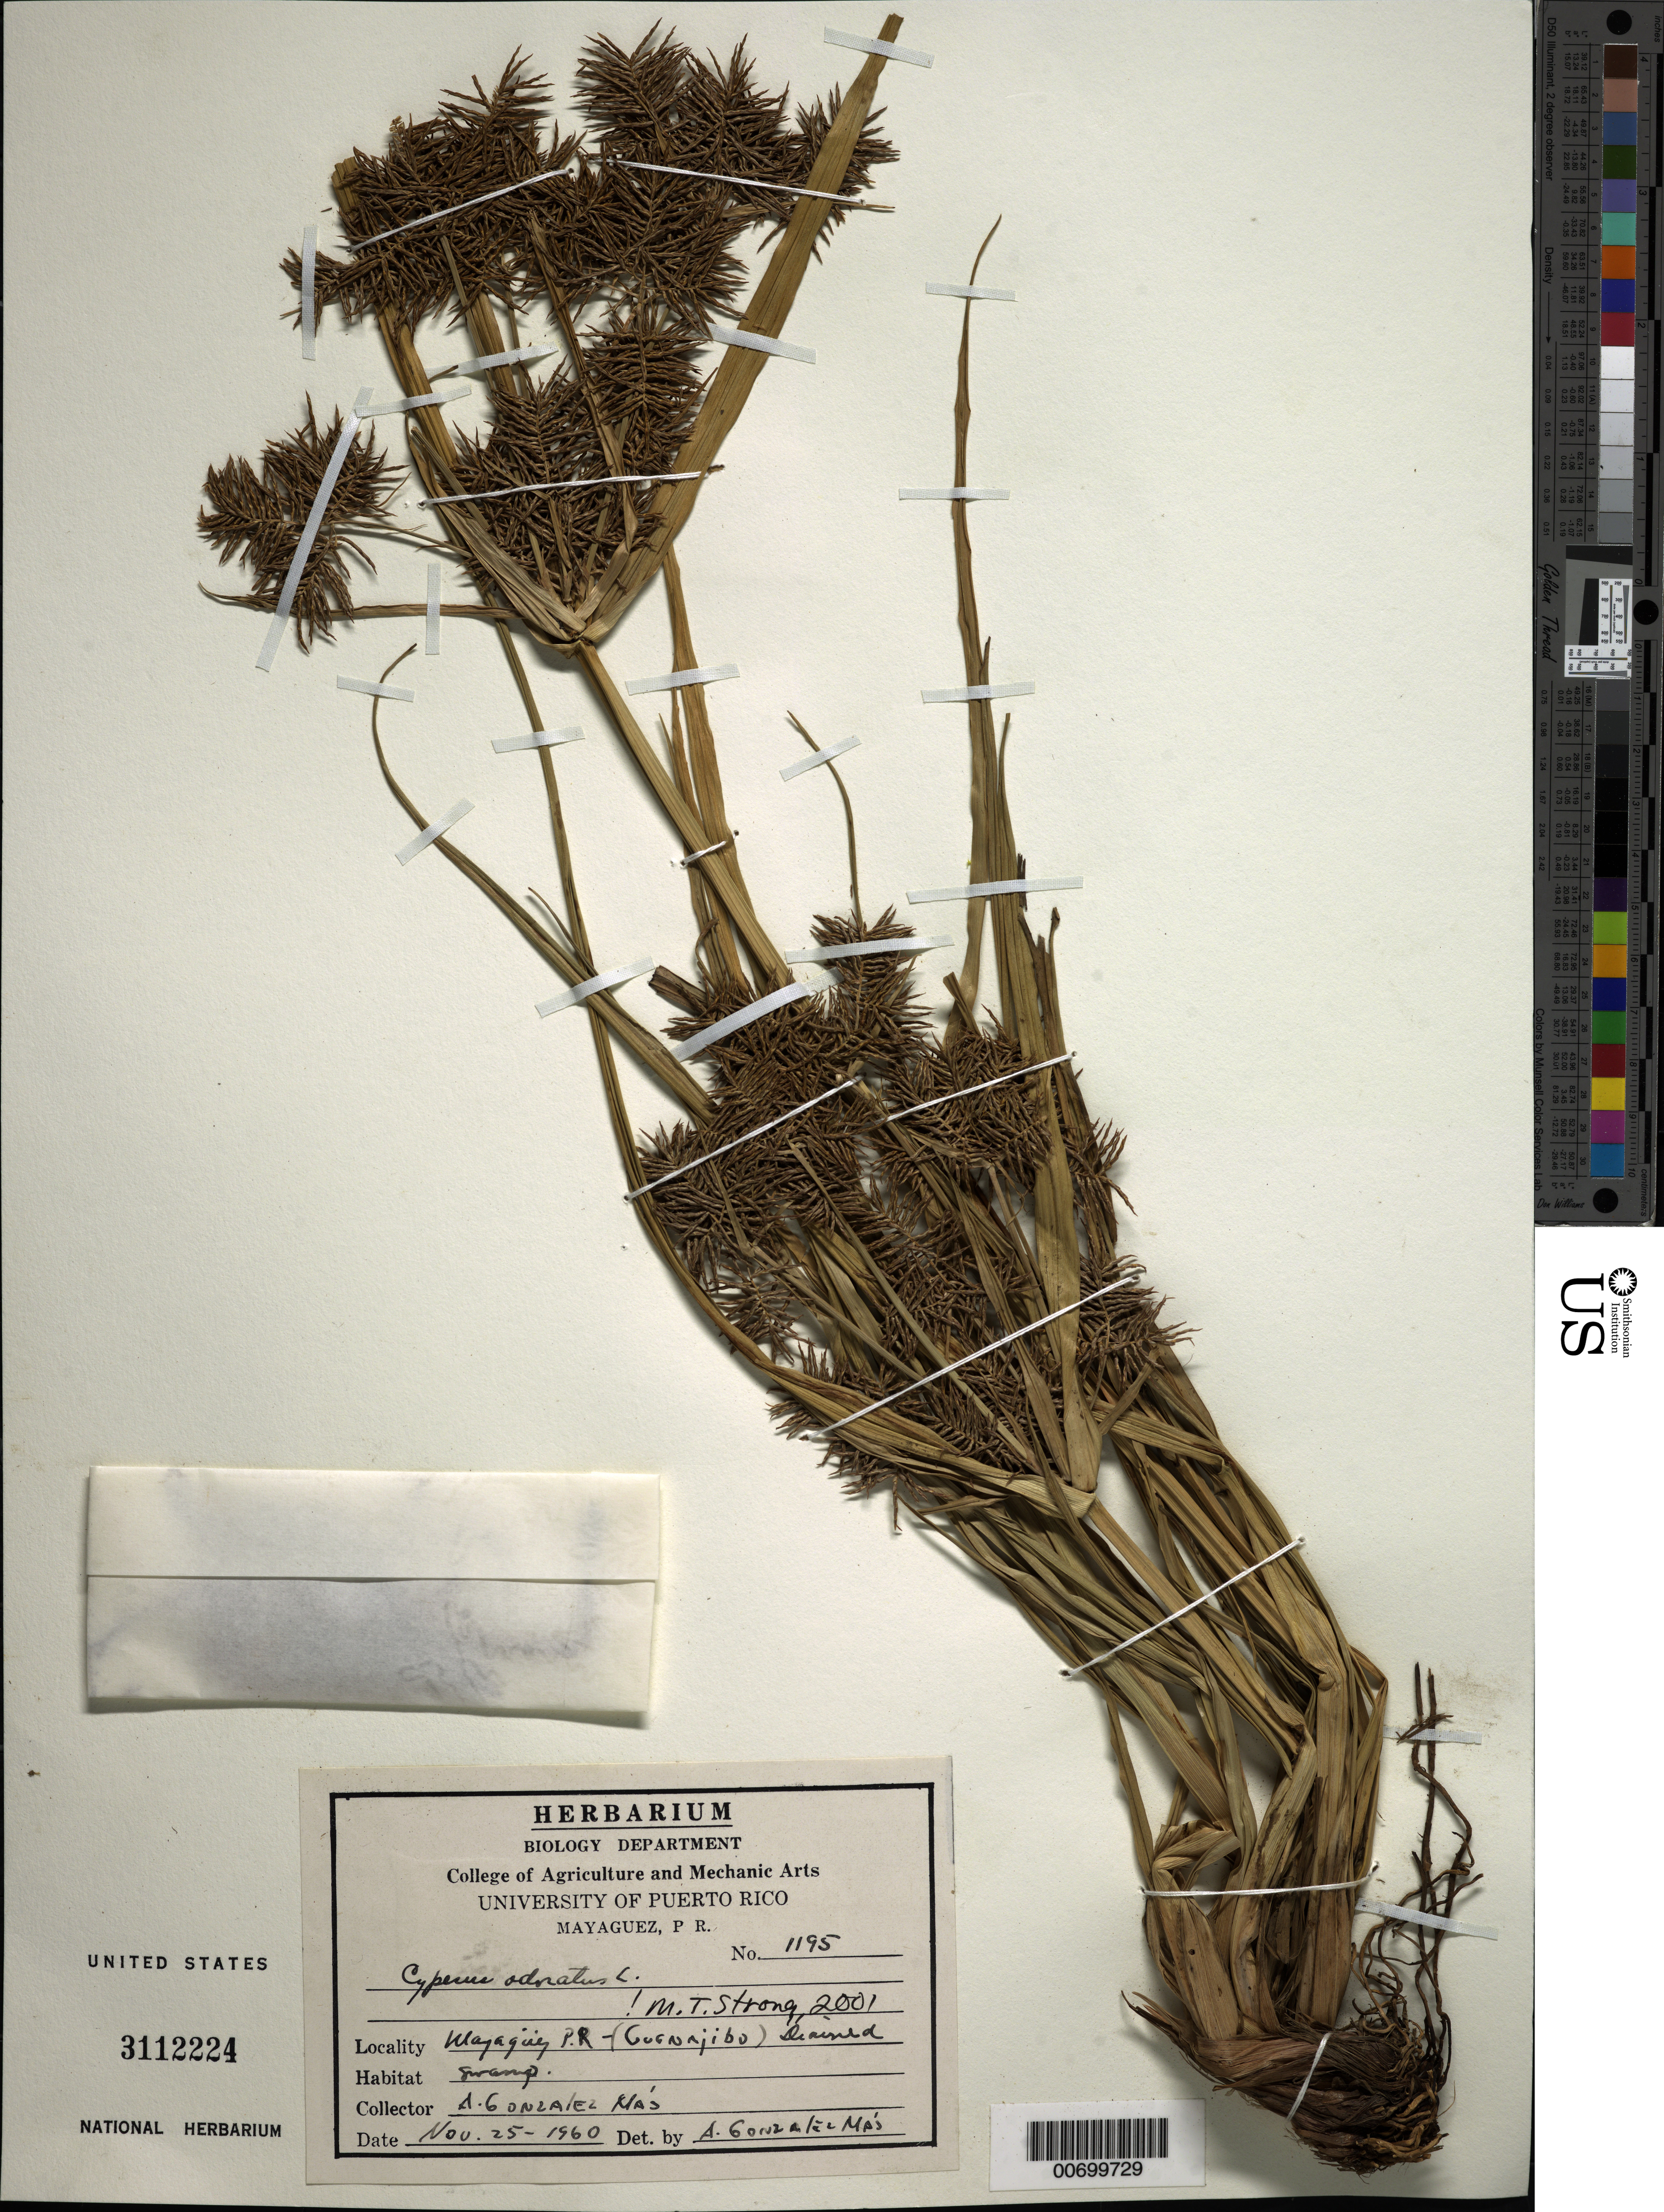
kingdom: Plantae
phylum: Tracheophyta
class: Liliopsida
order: Poales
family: Cyperaceae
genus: Cyperus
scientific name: Cyperus odoratus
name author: L.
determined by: Strong, M. T., (US), Smithsonian Institution - National Museum of Natural History (UNITED STATES)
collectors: A. González Más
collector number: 1195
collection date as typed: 25 Nov 1960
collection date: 1960-11-25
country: Puerto Rico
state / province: Mayagüez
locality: Mayagüez: Guanajibo.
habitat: Drained swamp.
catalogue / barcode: US 3112224